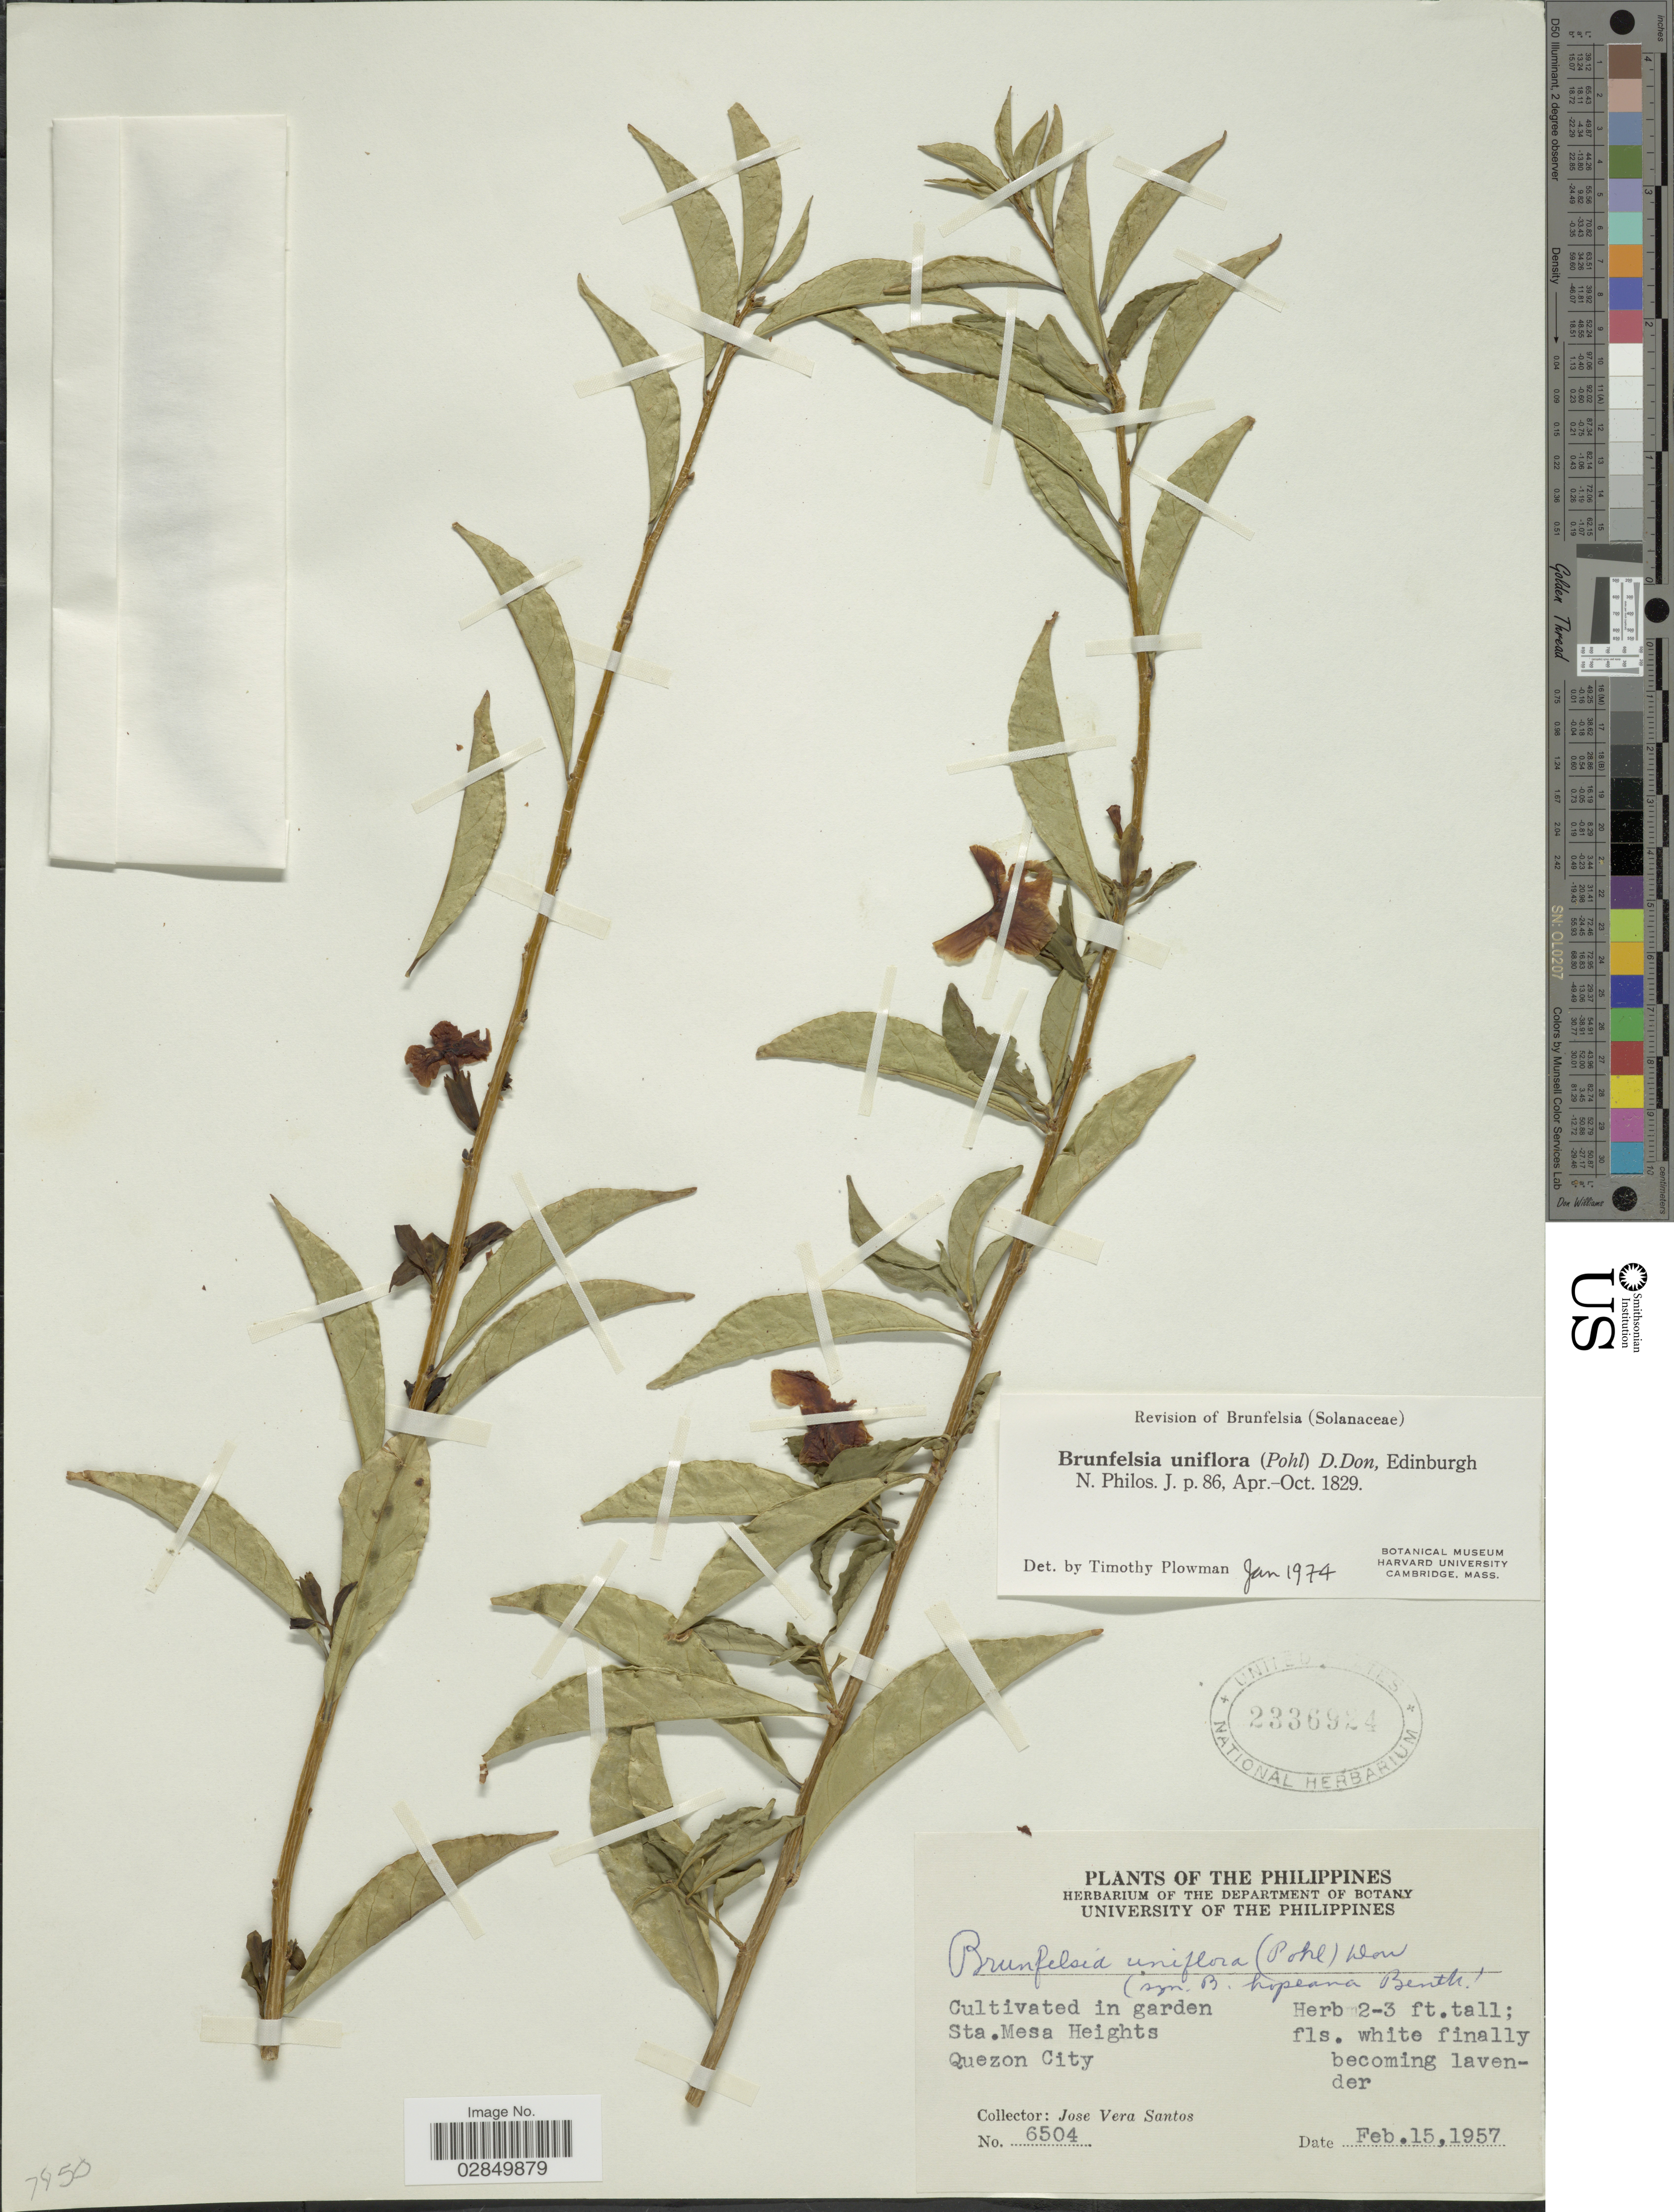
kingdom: Plantae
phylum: Tracheophyta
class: Magnoliopsida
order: Solanales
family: Solanaceae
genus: Brunfelsia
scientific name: Brunfelsia uniflora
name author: (Pohl) D. Don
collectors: J. Santos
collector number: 6504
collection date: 1957-02-15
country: Philippines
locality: Cultivated in garden, Sta. Mesa Heights, Quezon City.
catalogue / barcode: US 2336924